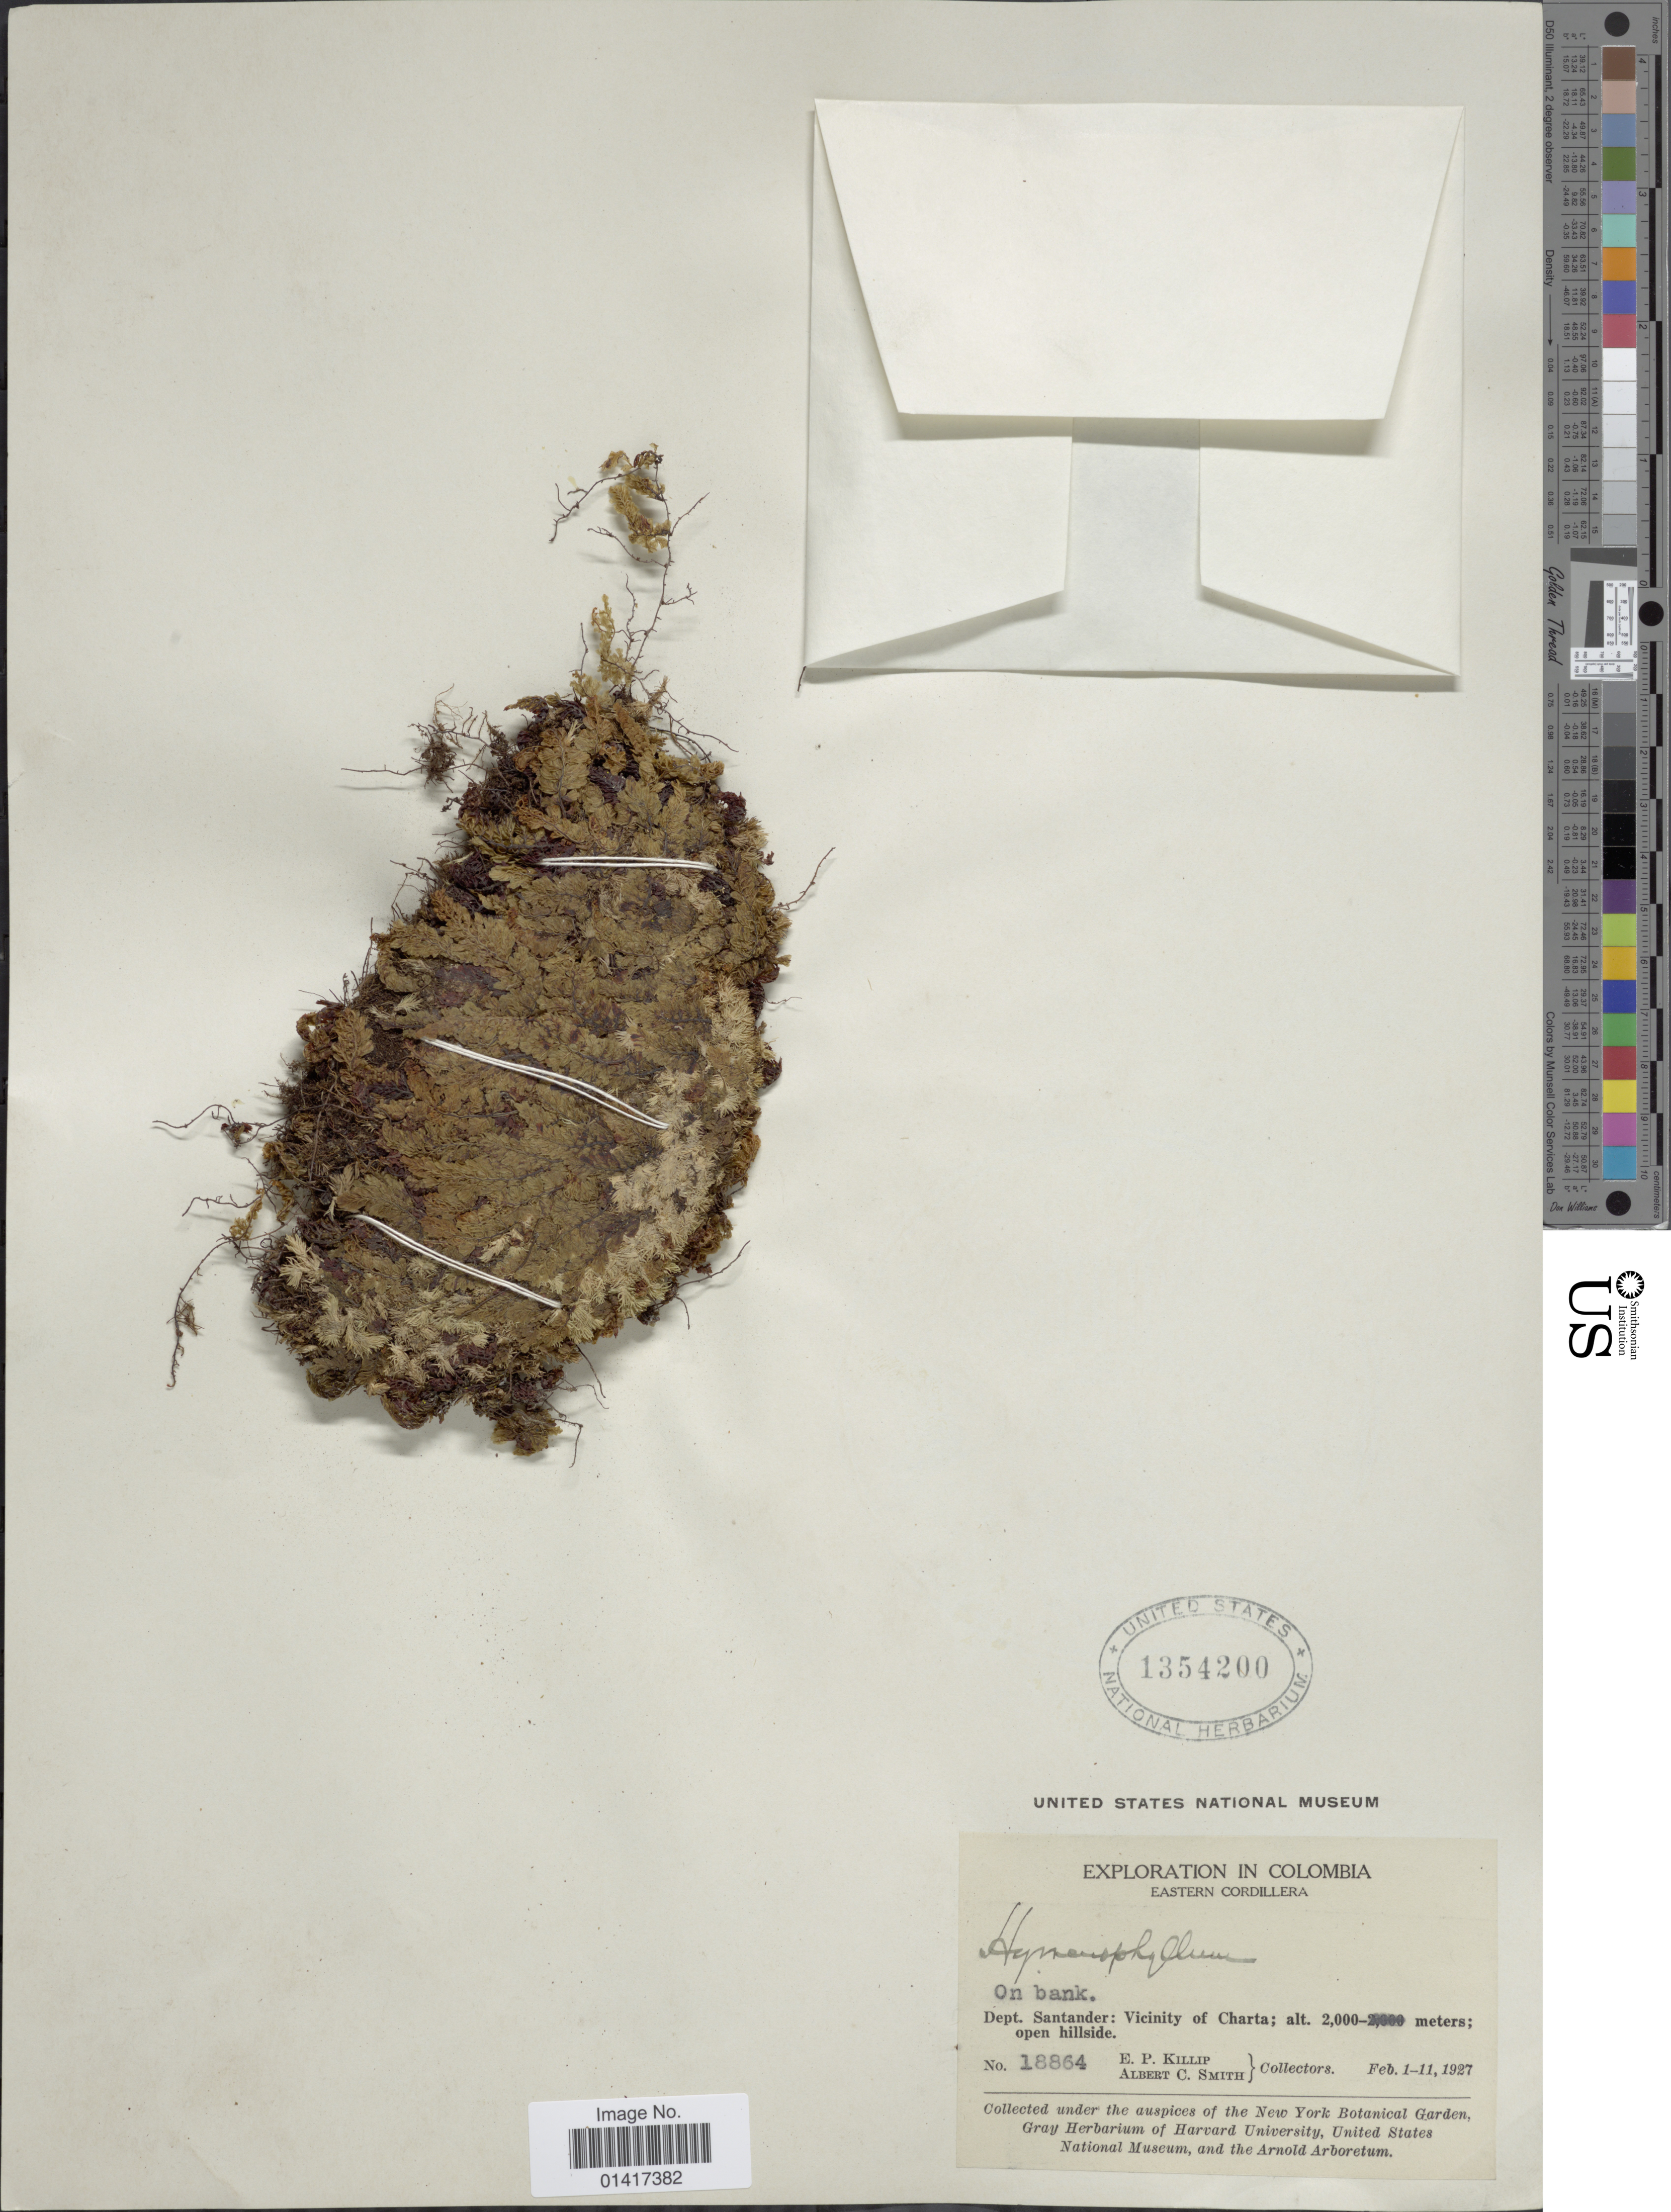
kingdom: Plantae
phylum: Tracheophyta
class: Polypodiopsida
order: Hymenophyllales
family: Hymenophyllaceae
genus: Hymenophyllum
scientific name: Hymenophyllum sp.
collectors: E. P. Killip & A. C. Smith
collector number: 18864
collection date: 1927-02-01/1927-02-11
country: Colombia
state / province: Santander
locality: Eastern Cordillera. Dept. Santander: Vicinity of Charta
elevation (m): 2000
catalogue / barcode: US 1354200